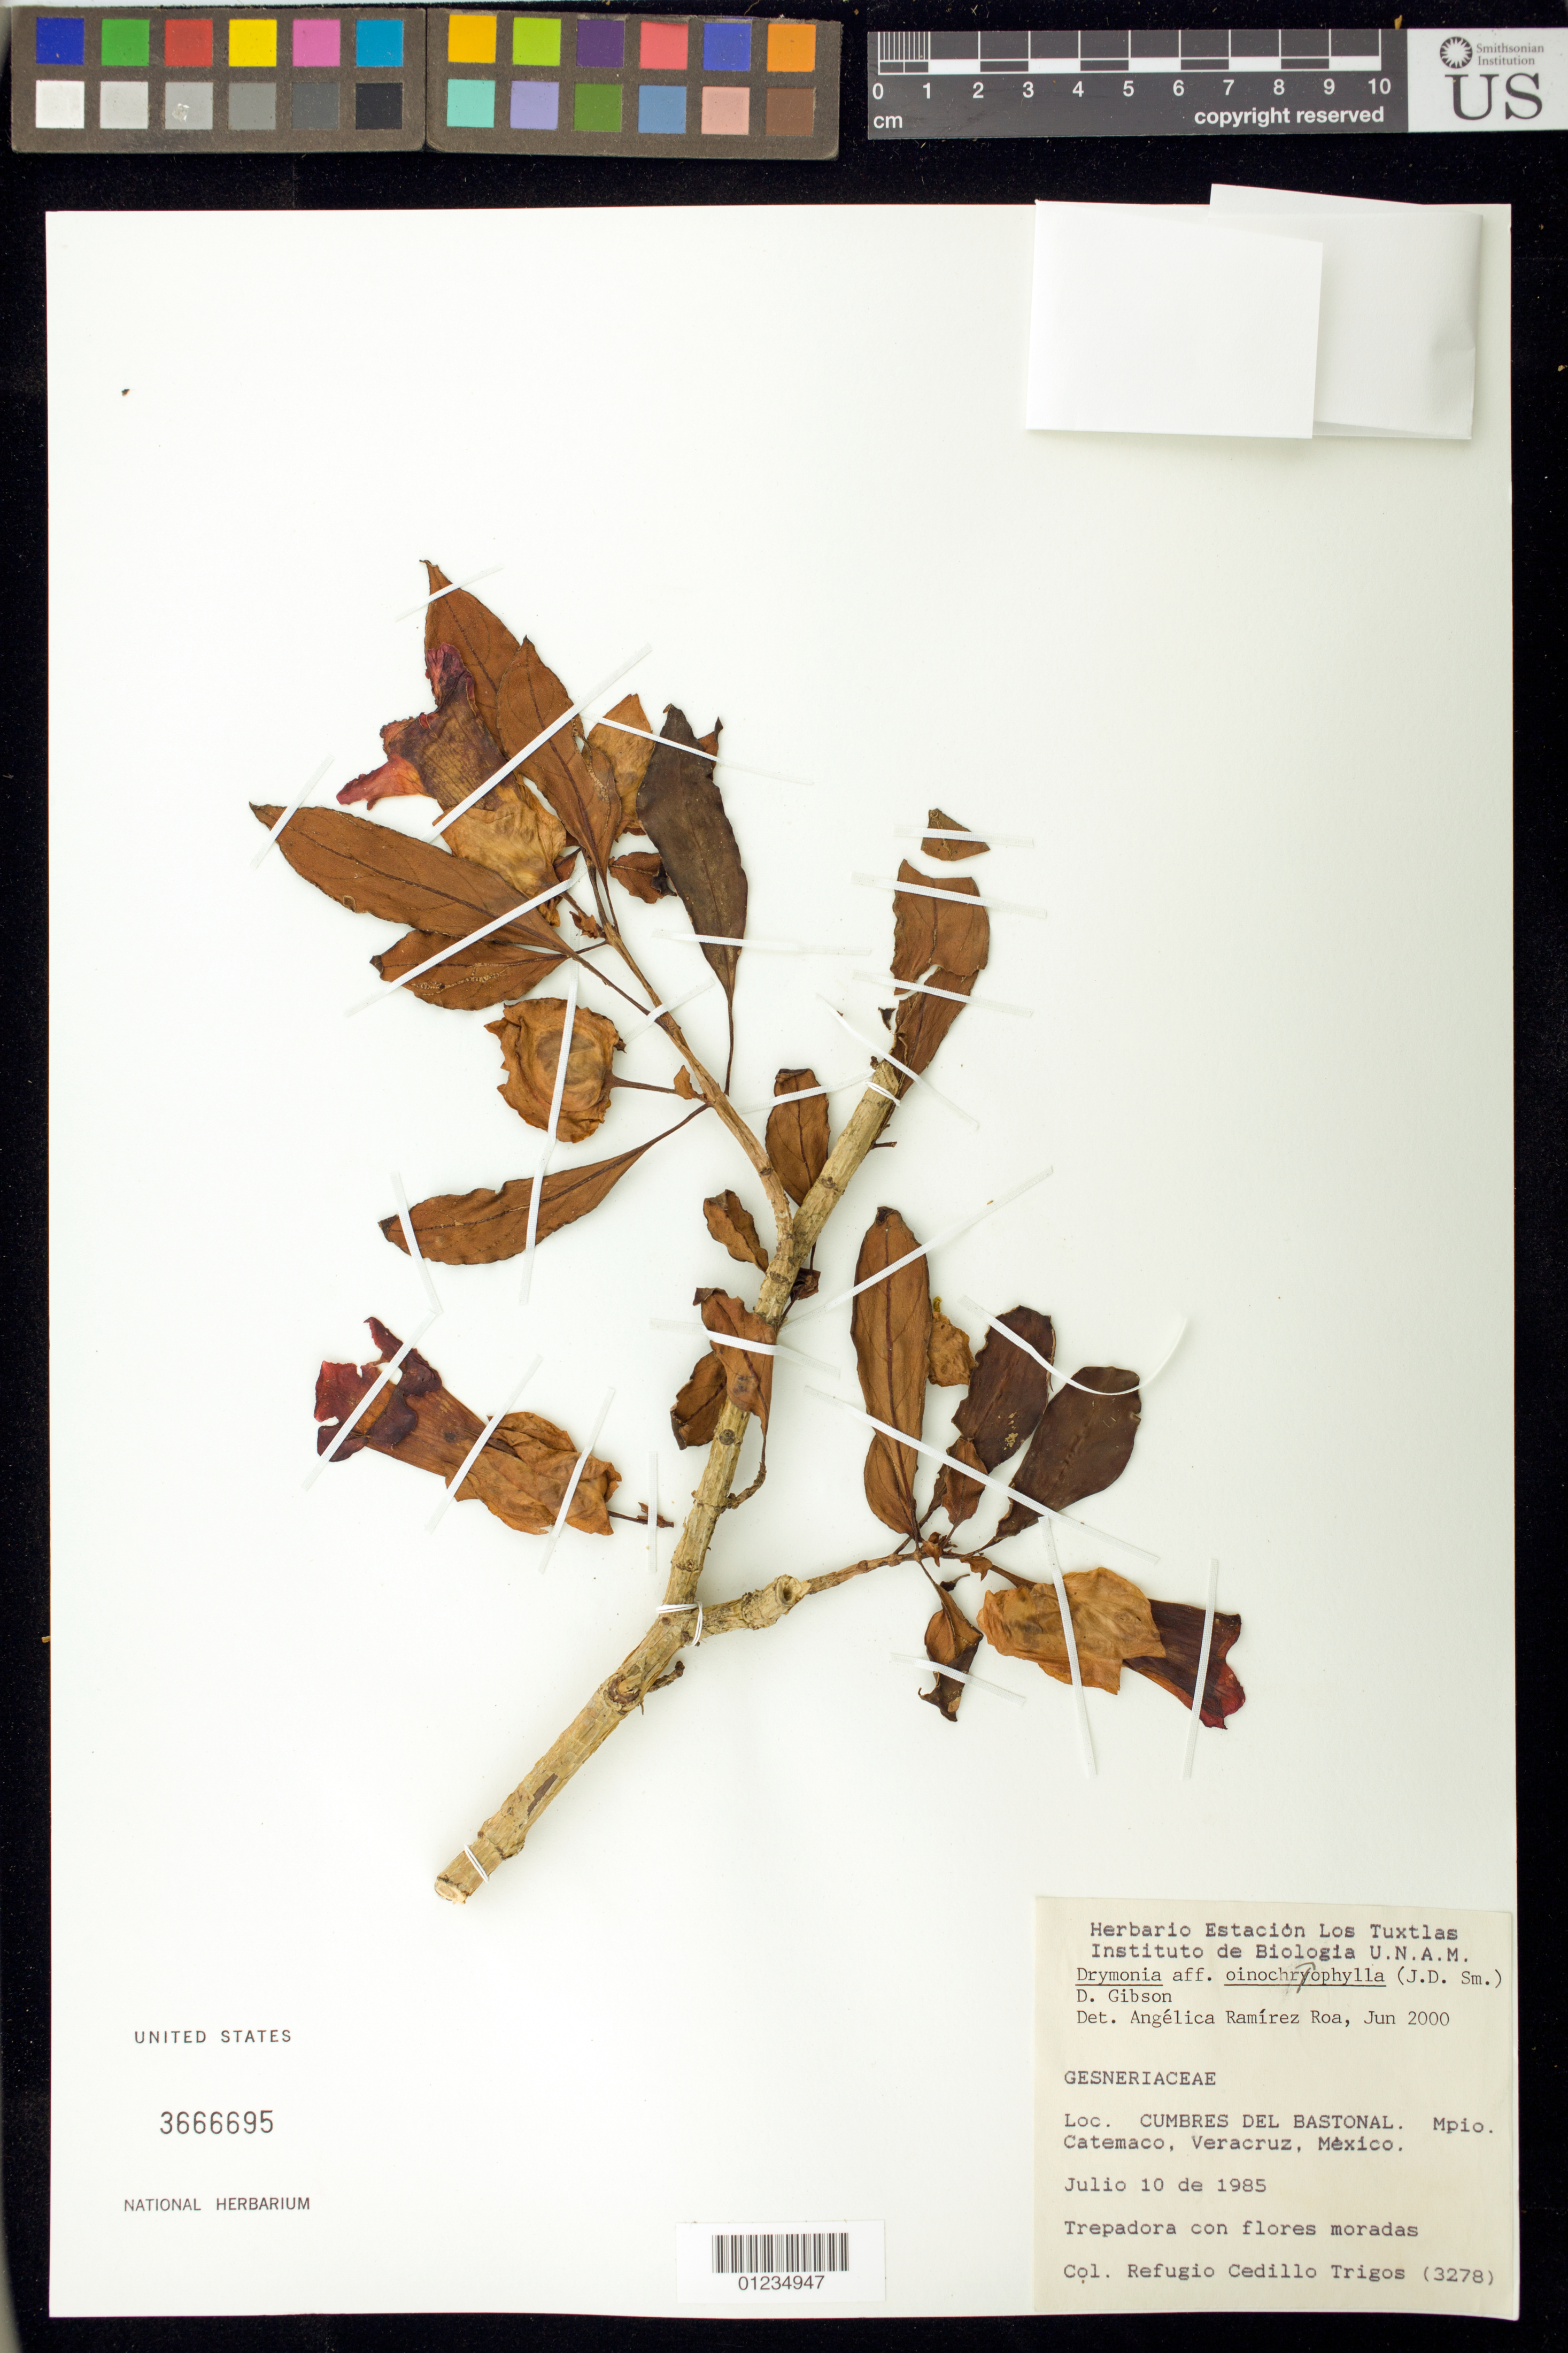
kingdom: Plantae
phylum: Tracheophyta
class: Magnoliopsida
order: Lamiales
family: Gesneriaceae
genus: Drymonia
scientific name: Drymonia mexicana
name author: Clavijo & J.L. Clark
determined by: Skog, Laurence E.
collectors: R. CedilloT.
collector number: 3278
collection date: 1985-06-10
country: Mexico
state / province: Veracruz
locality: Loc. Cumbres del Bastonal. Mpio. Catemaco.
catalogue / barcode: US 3666695